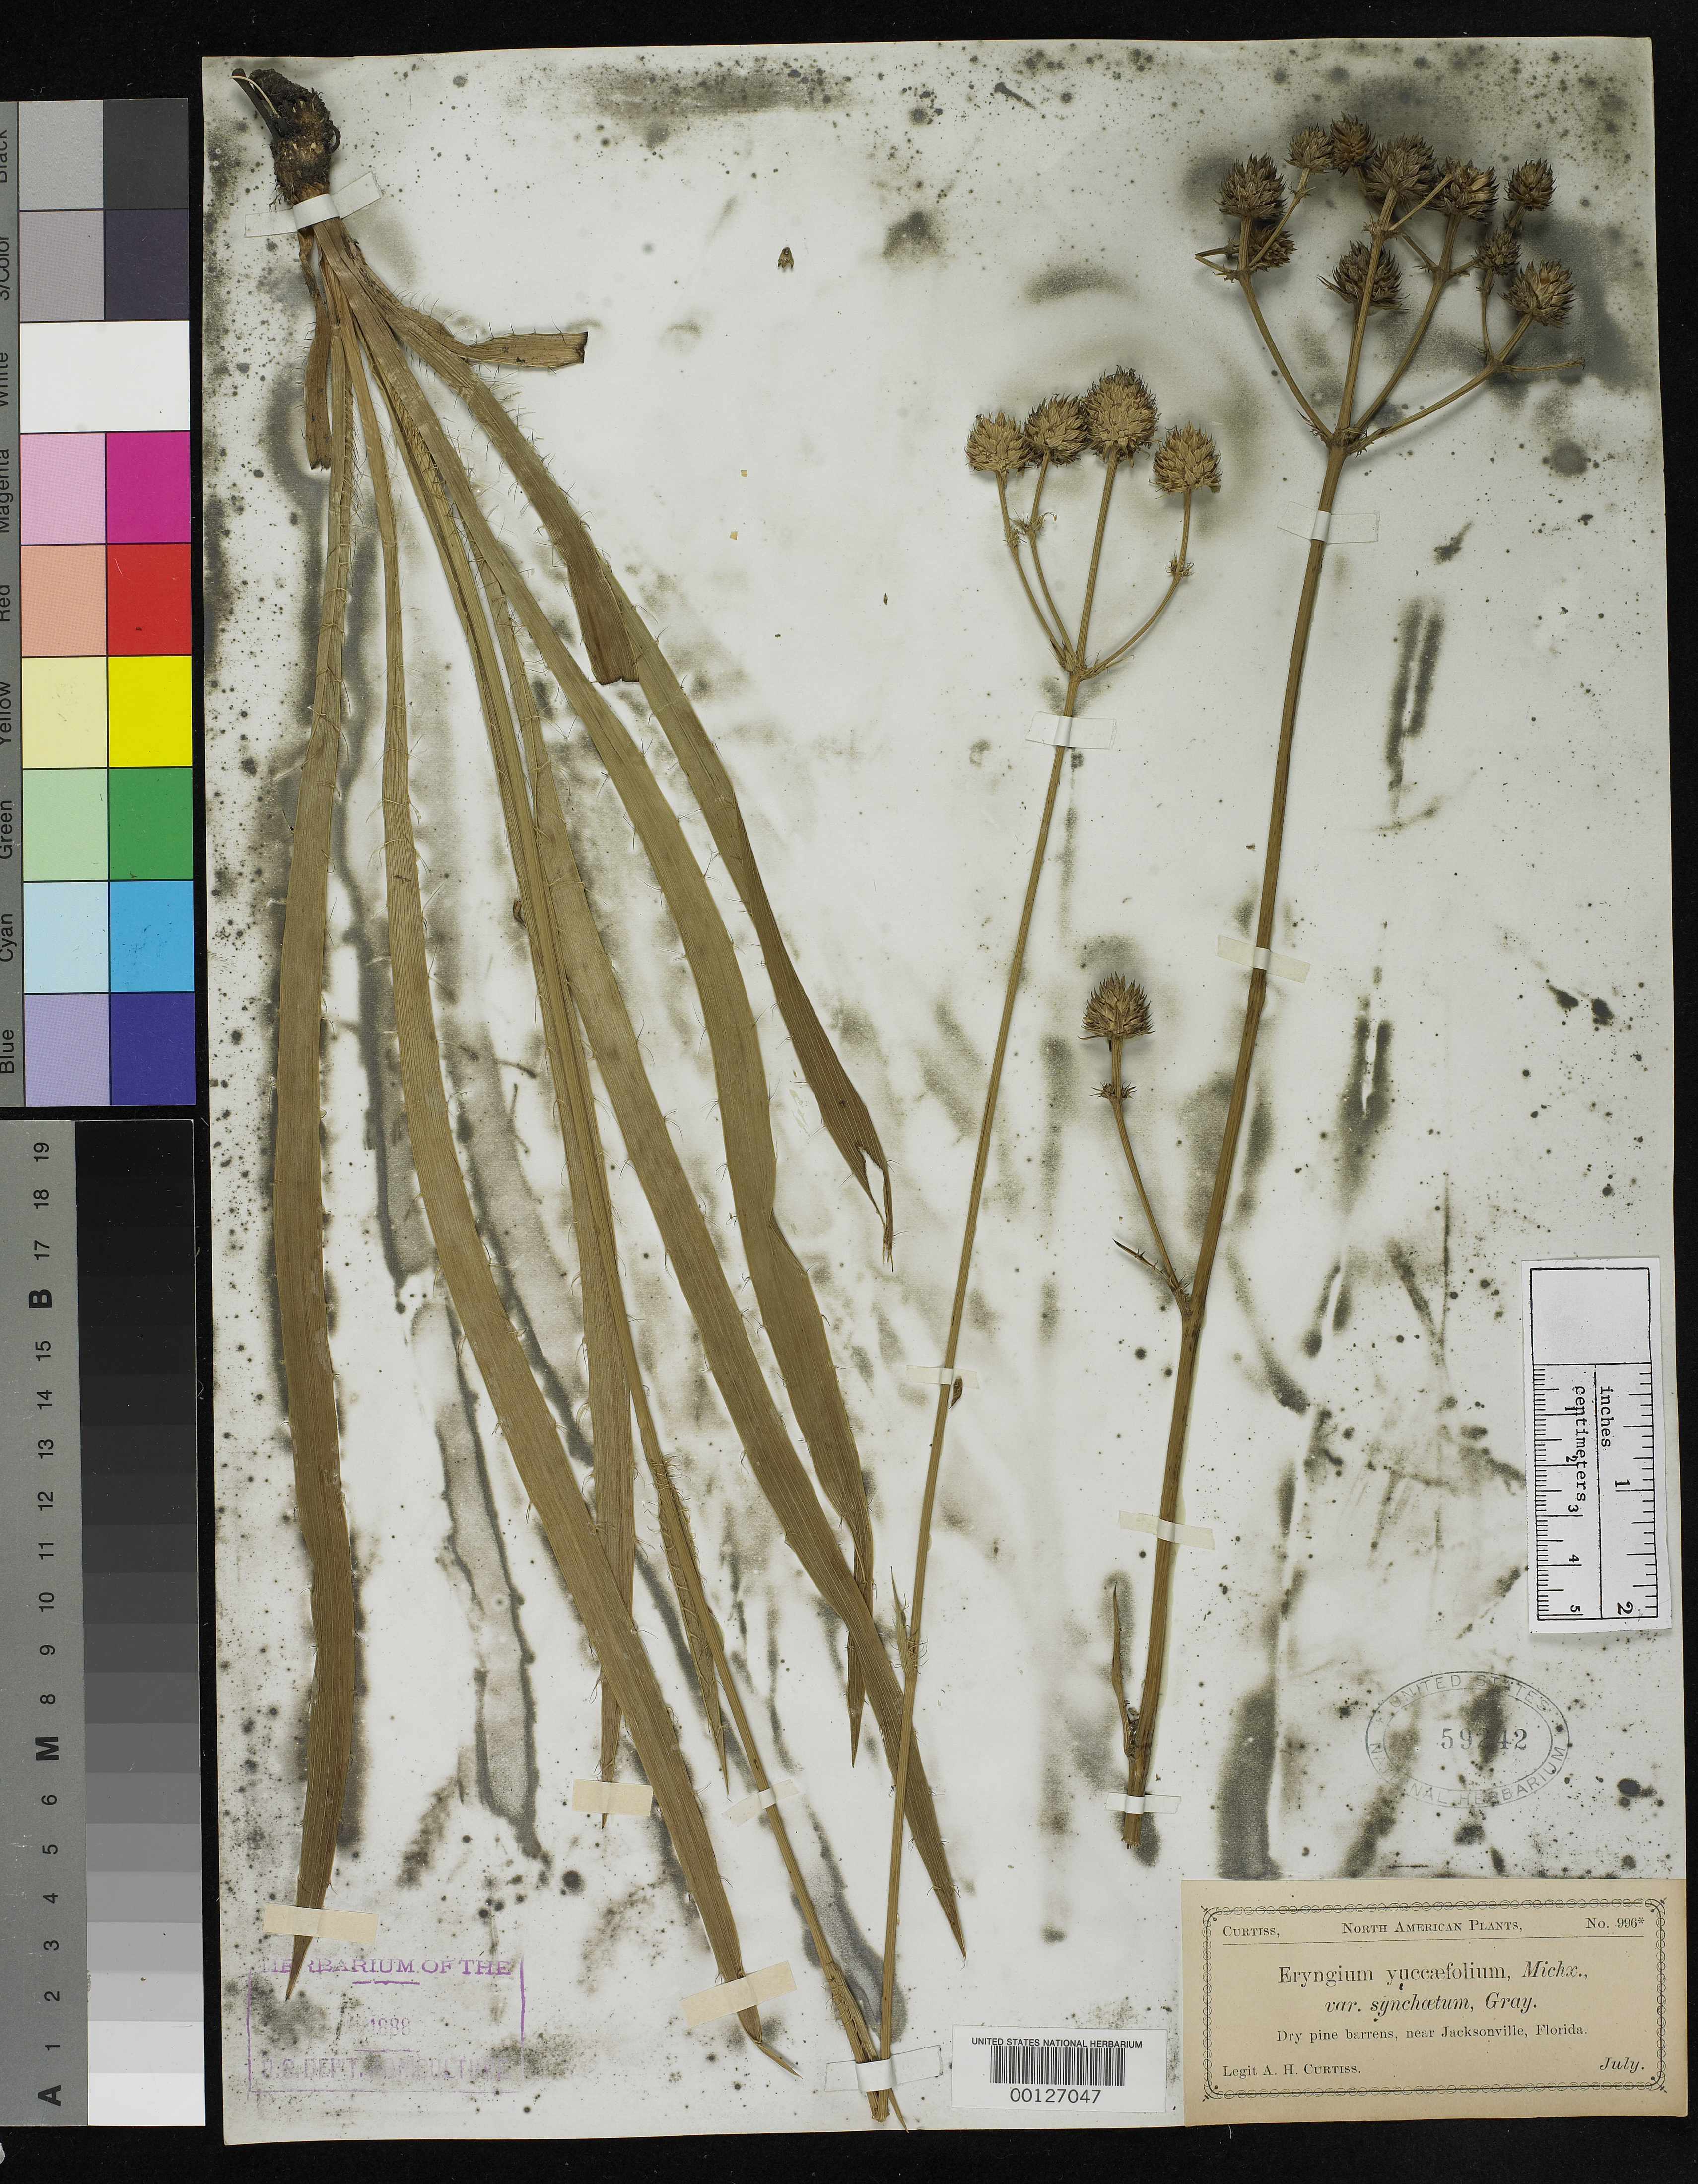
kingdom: Plantae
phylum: Tracheophyta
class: Magnoliopsida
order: Apiales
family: Apiaceae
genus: Eryngium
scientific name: Eryngium yuccifolium var. synchaetum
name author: A. Gray ex J.M. Coult. & Rose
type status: Isolectotype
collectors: A. H. Curtiss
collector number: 996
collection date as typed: Jul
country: United States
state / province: Florida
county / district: Duval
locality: Dry pine barrens near Jacksonville, Florida.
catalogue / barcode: US 59242